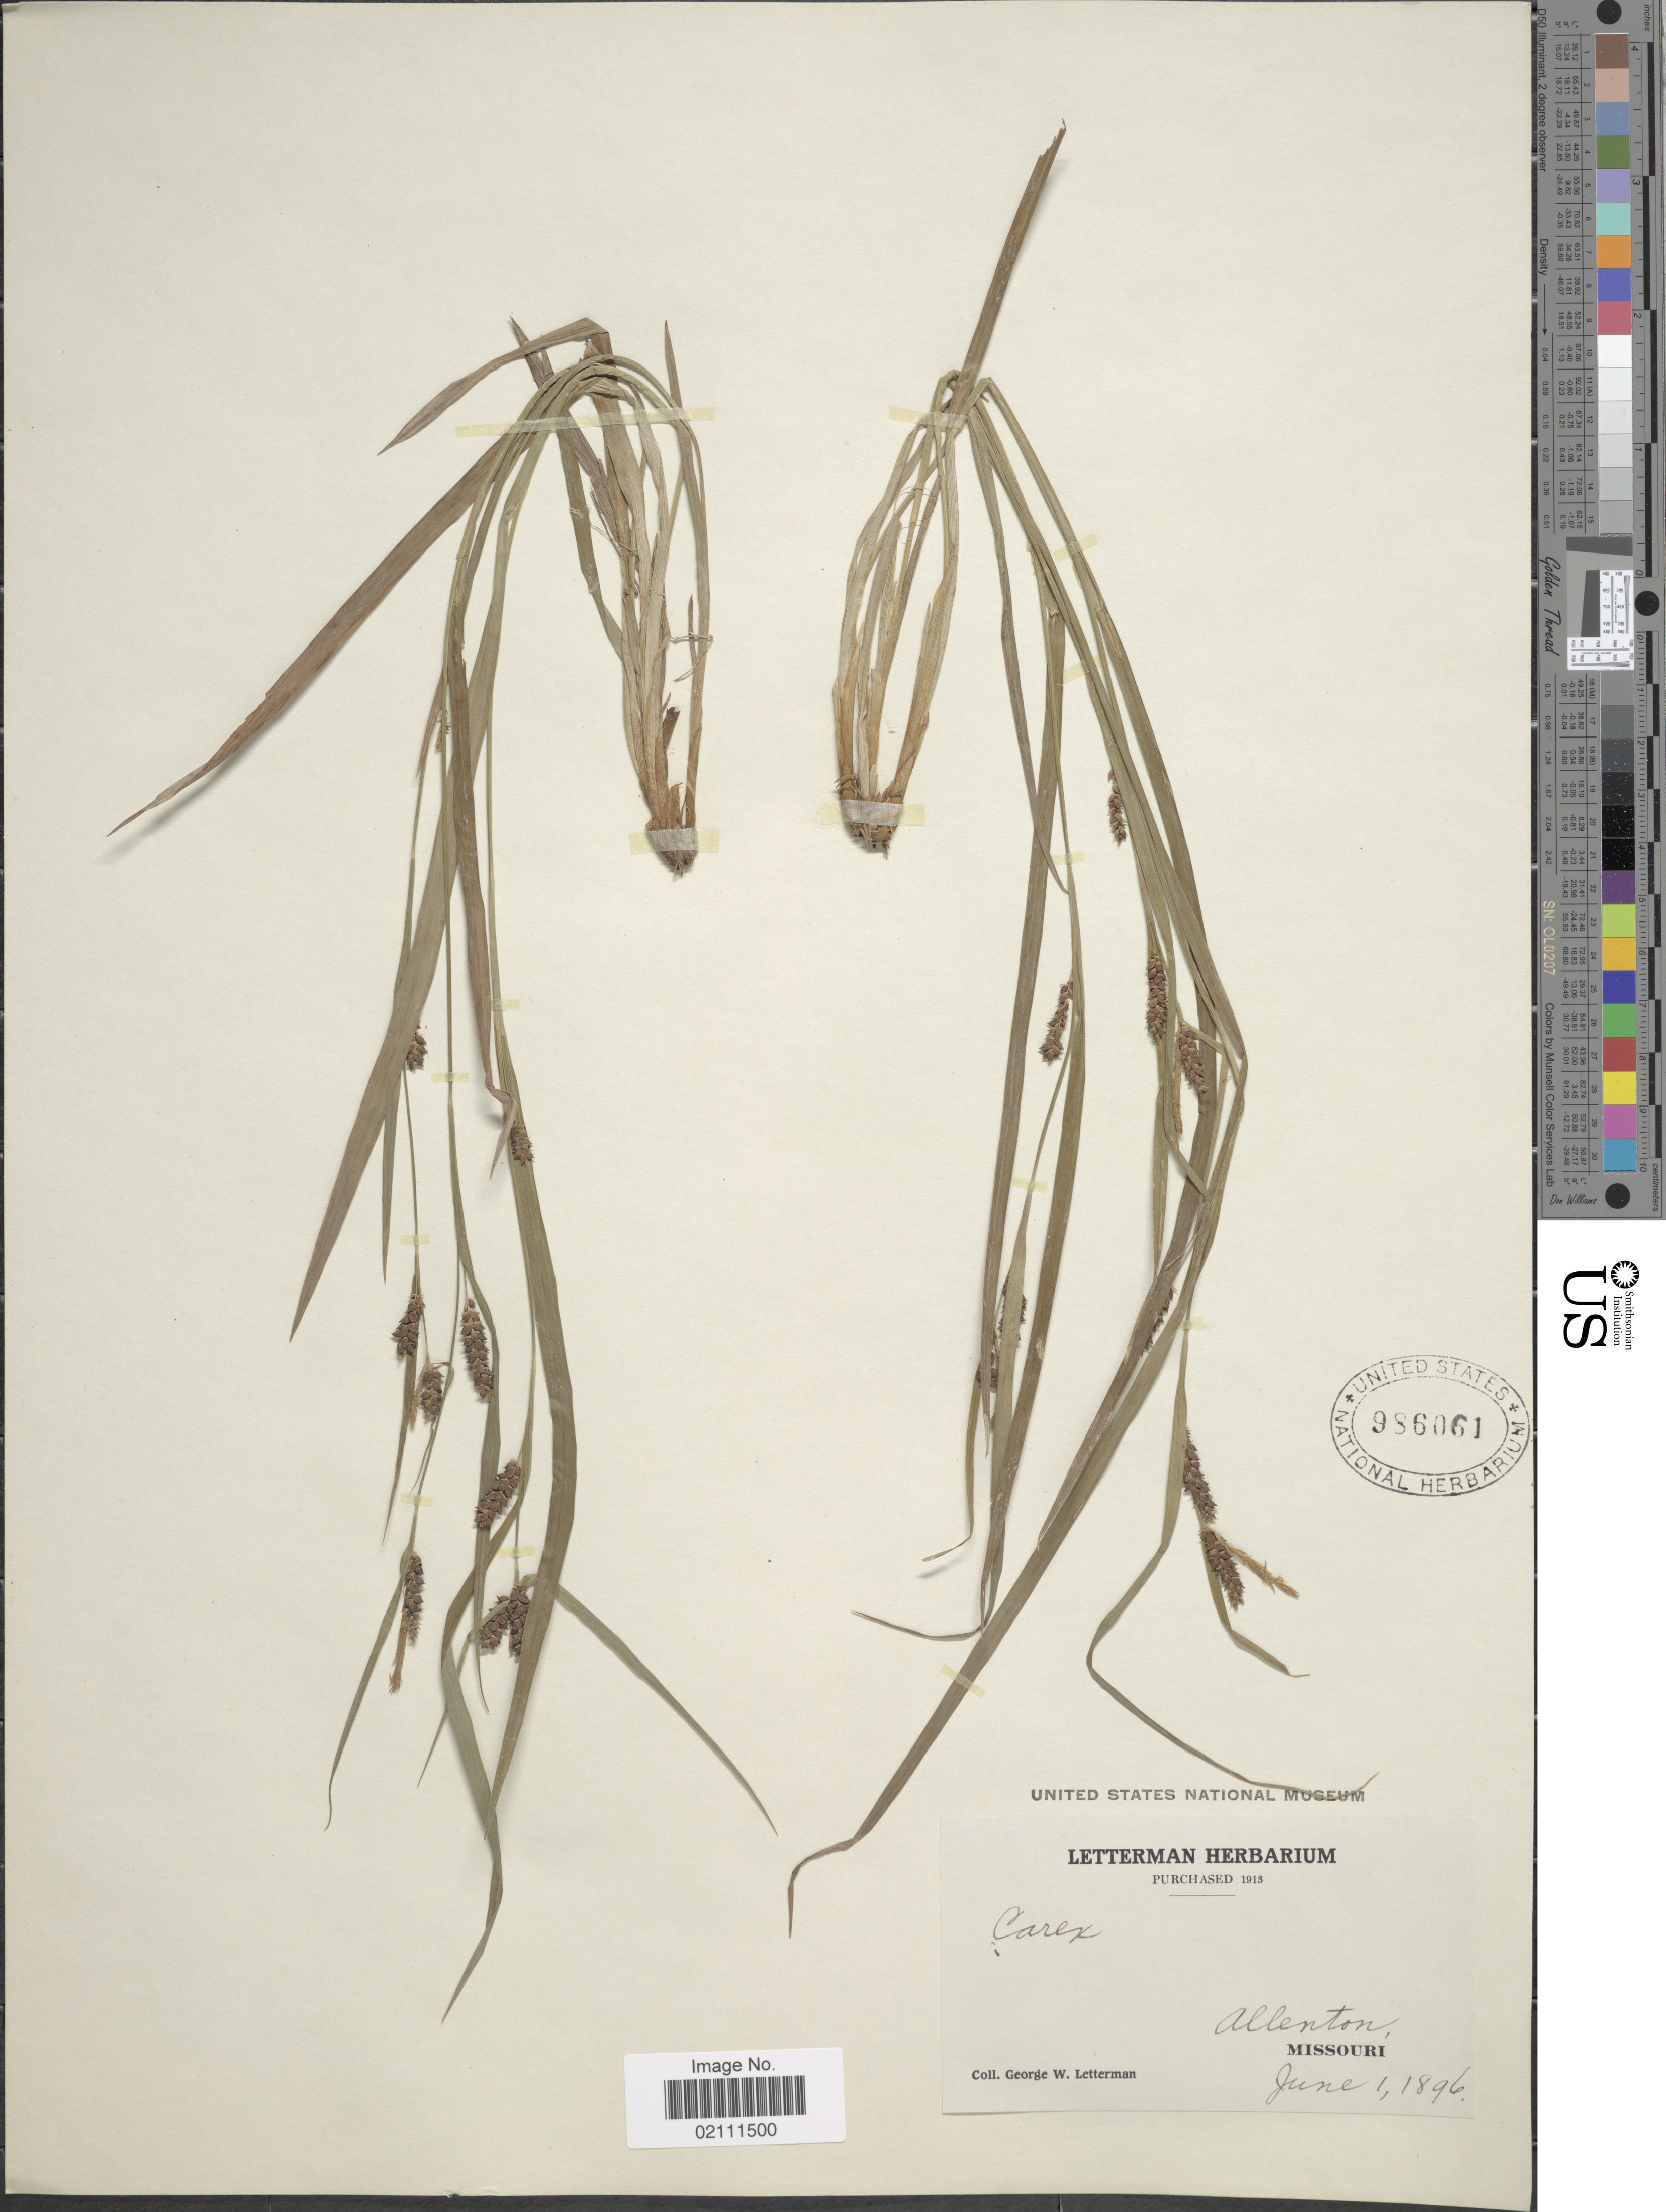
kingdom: Plantae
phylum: Tracheophyta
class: Liliopsida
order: Poales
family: Cyperaceae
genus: Carex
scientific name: Carex granularis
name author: Muhl. ex Willd.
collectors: G. W. Letterman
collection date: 1896-06-01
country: United States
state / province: Missouri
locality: Allenton.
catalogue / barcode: US 986061